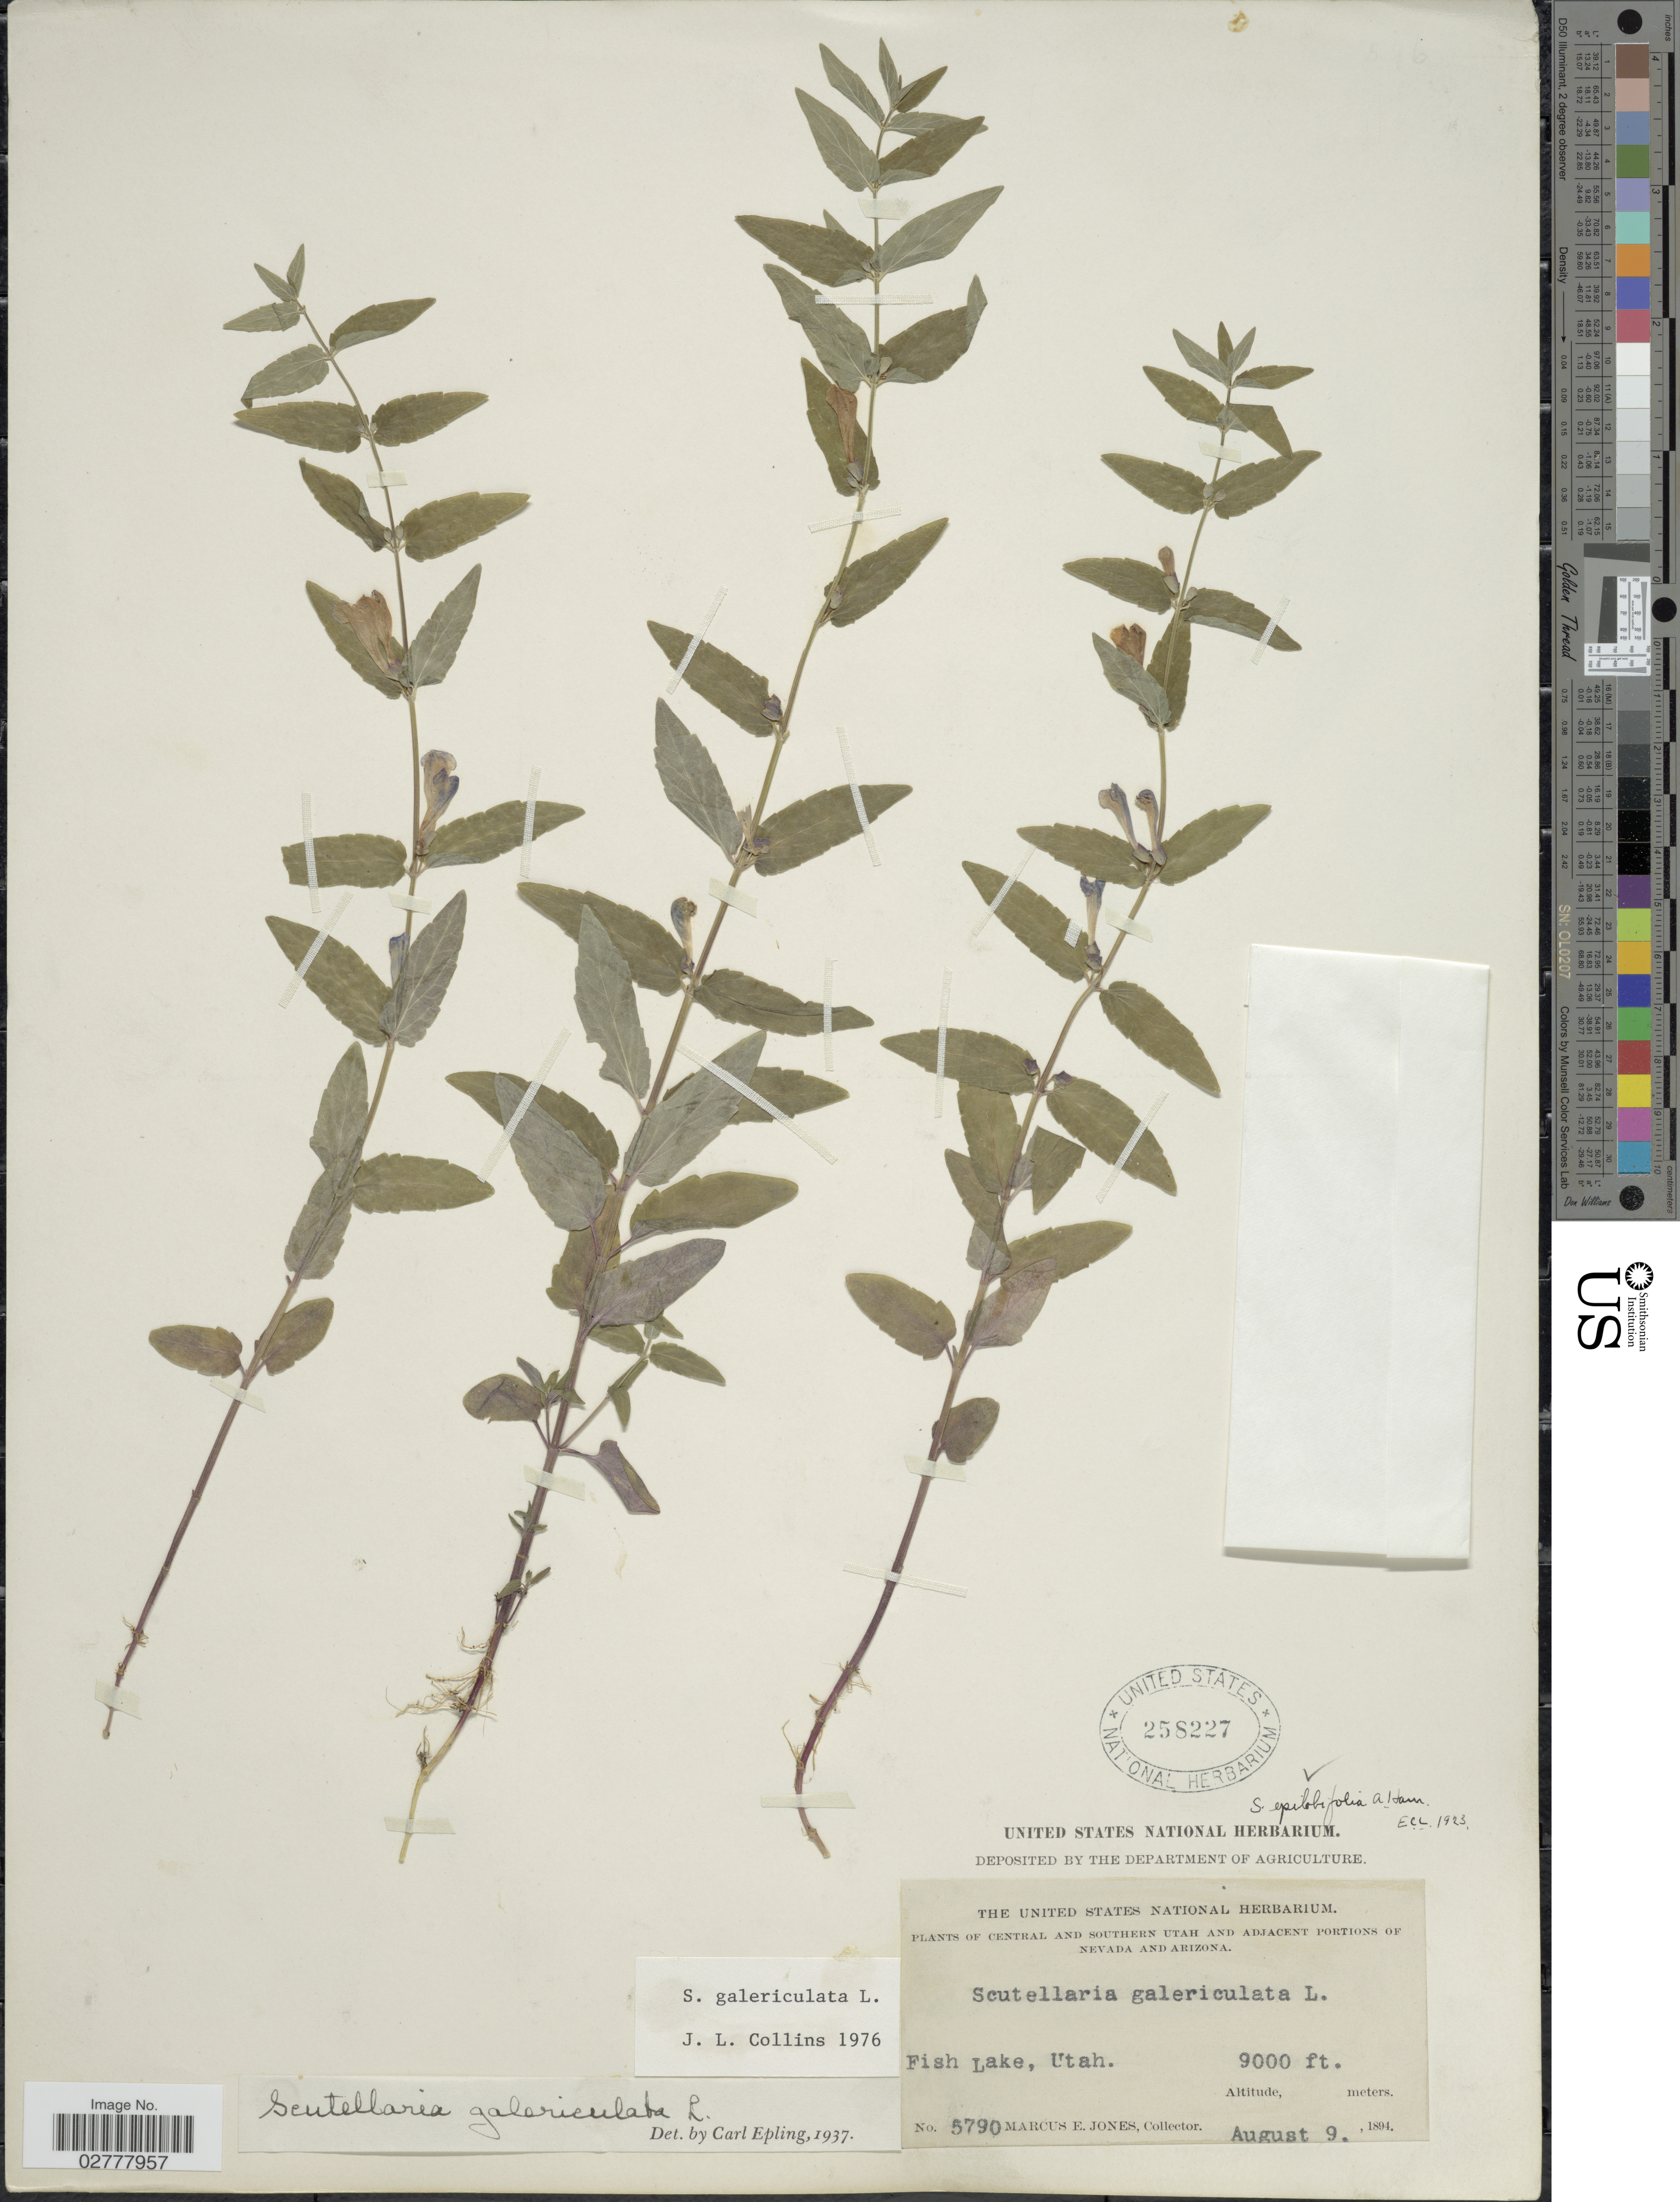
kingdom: Plantae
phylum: Tracheophyta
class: Magnoliopsida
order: Lamiales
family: Lamiaceae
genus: Scutellaria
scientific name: Scutellaria galericulata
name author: L.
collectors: M. E. Jones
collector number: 5790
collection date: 1894-08-09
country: United States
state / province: Utah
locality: Central and southern Utah. Fish Lake.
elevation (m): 2743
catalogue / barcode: US 258227